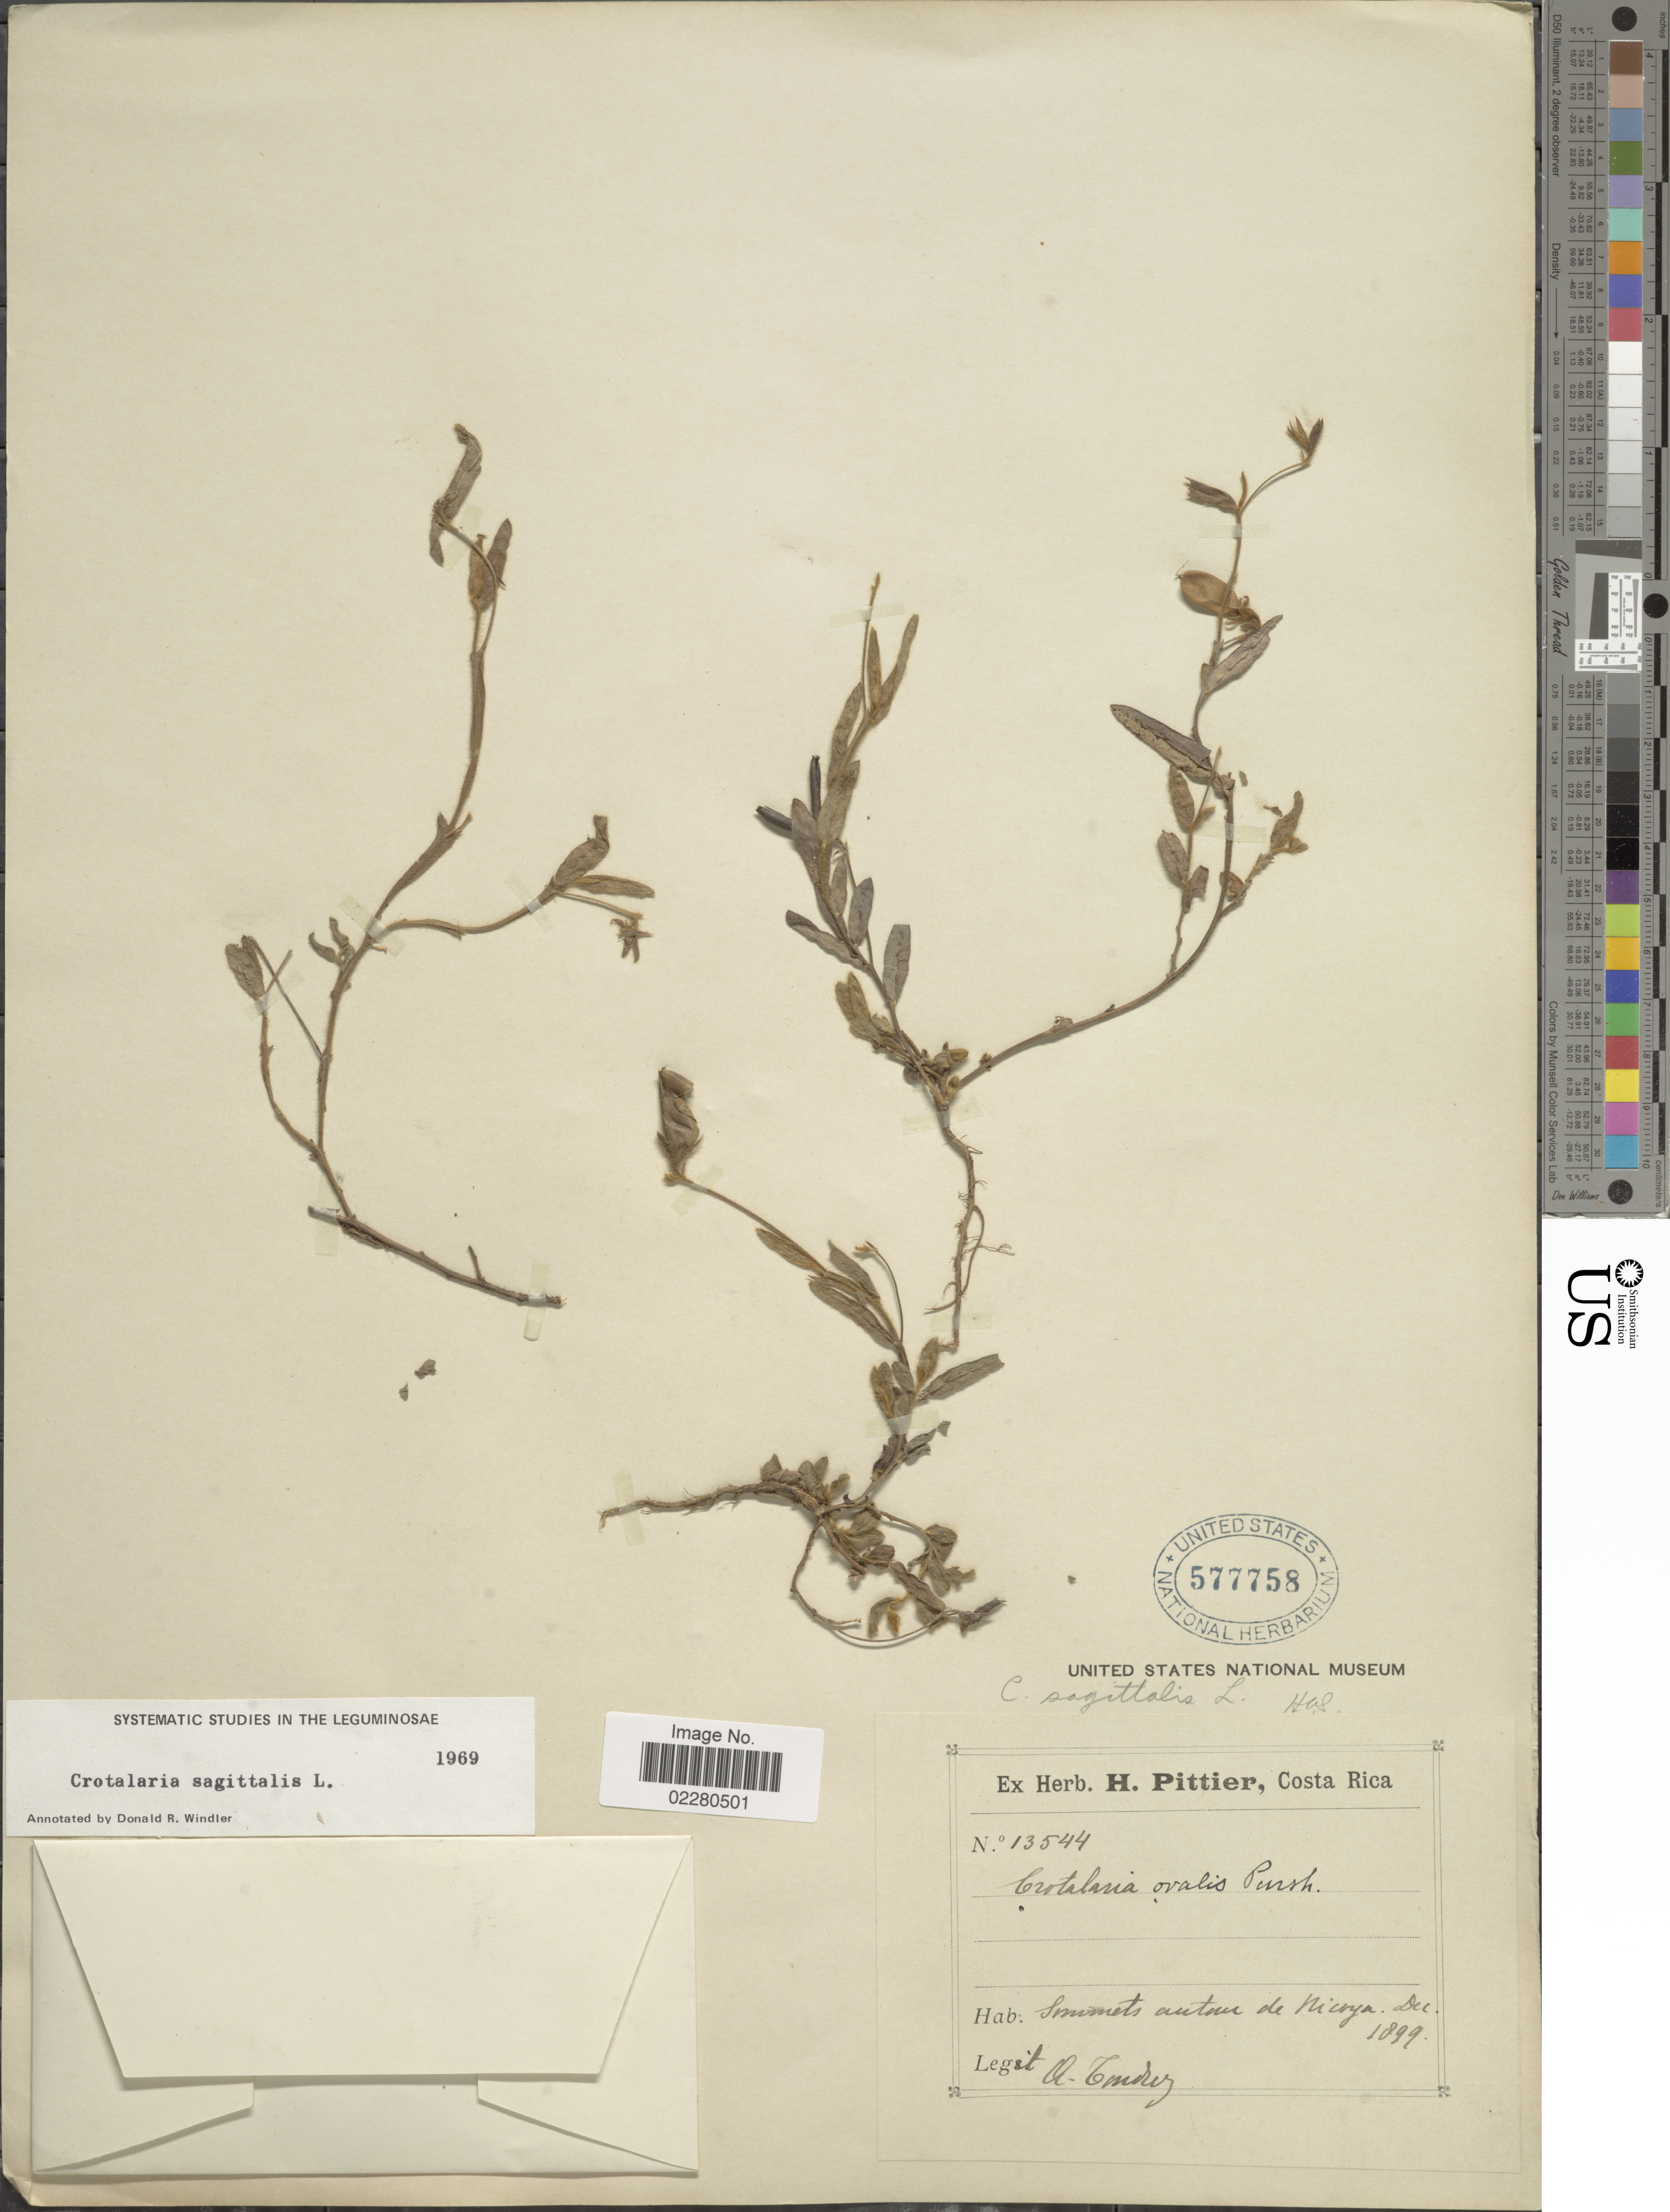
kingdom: Plantae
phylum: Tracheophyta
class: Magnoliopsida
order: Fabales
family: Fabaceae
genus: Crotalaria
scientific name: Crotalaria sagittalis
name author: L.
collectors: A. Tonduz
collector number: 13544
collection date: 1899-12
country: Costa Rica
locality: Sommets autum de Nicoya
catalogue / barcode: US 577758